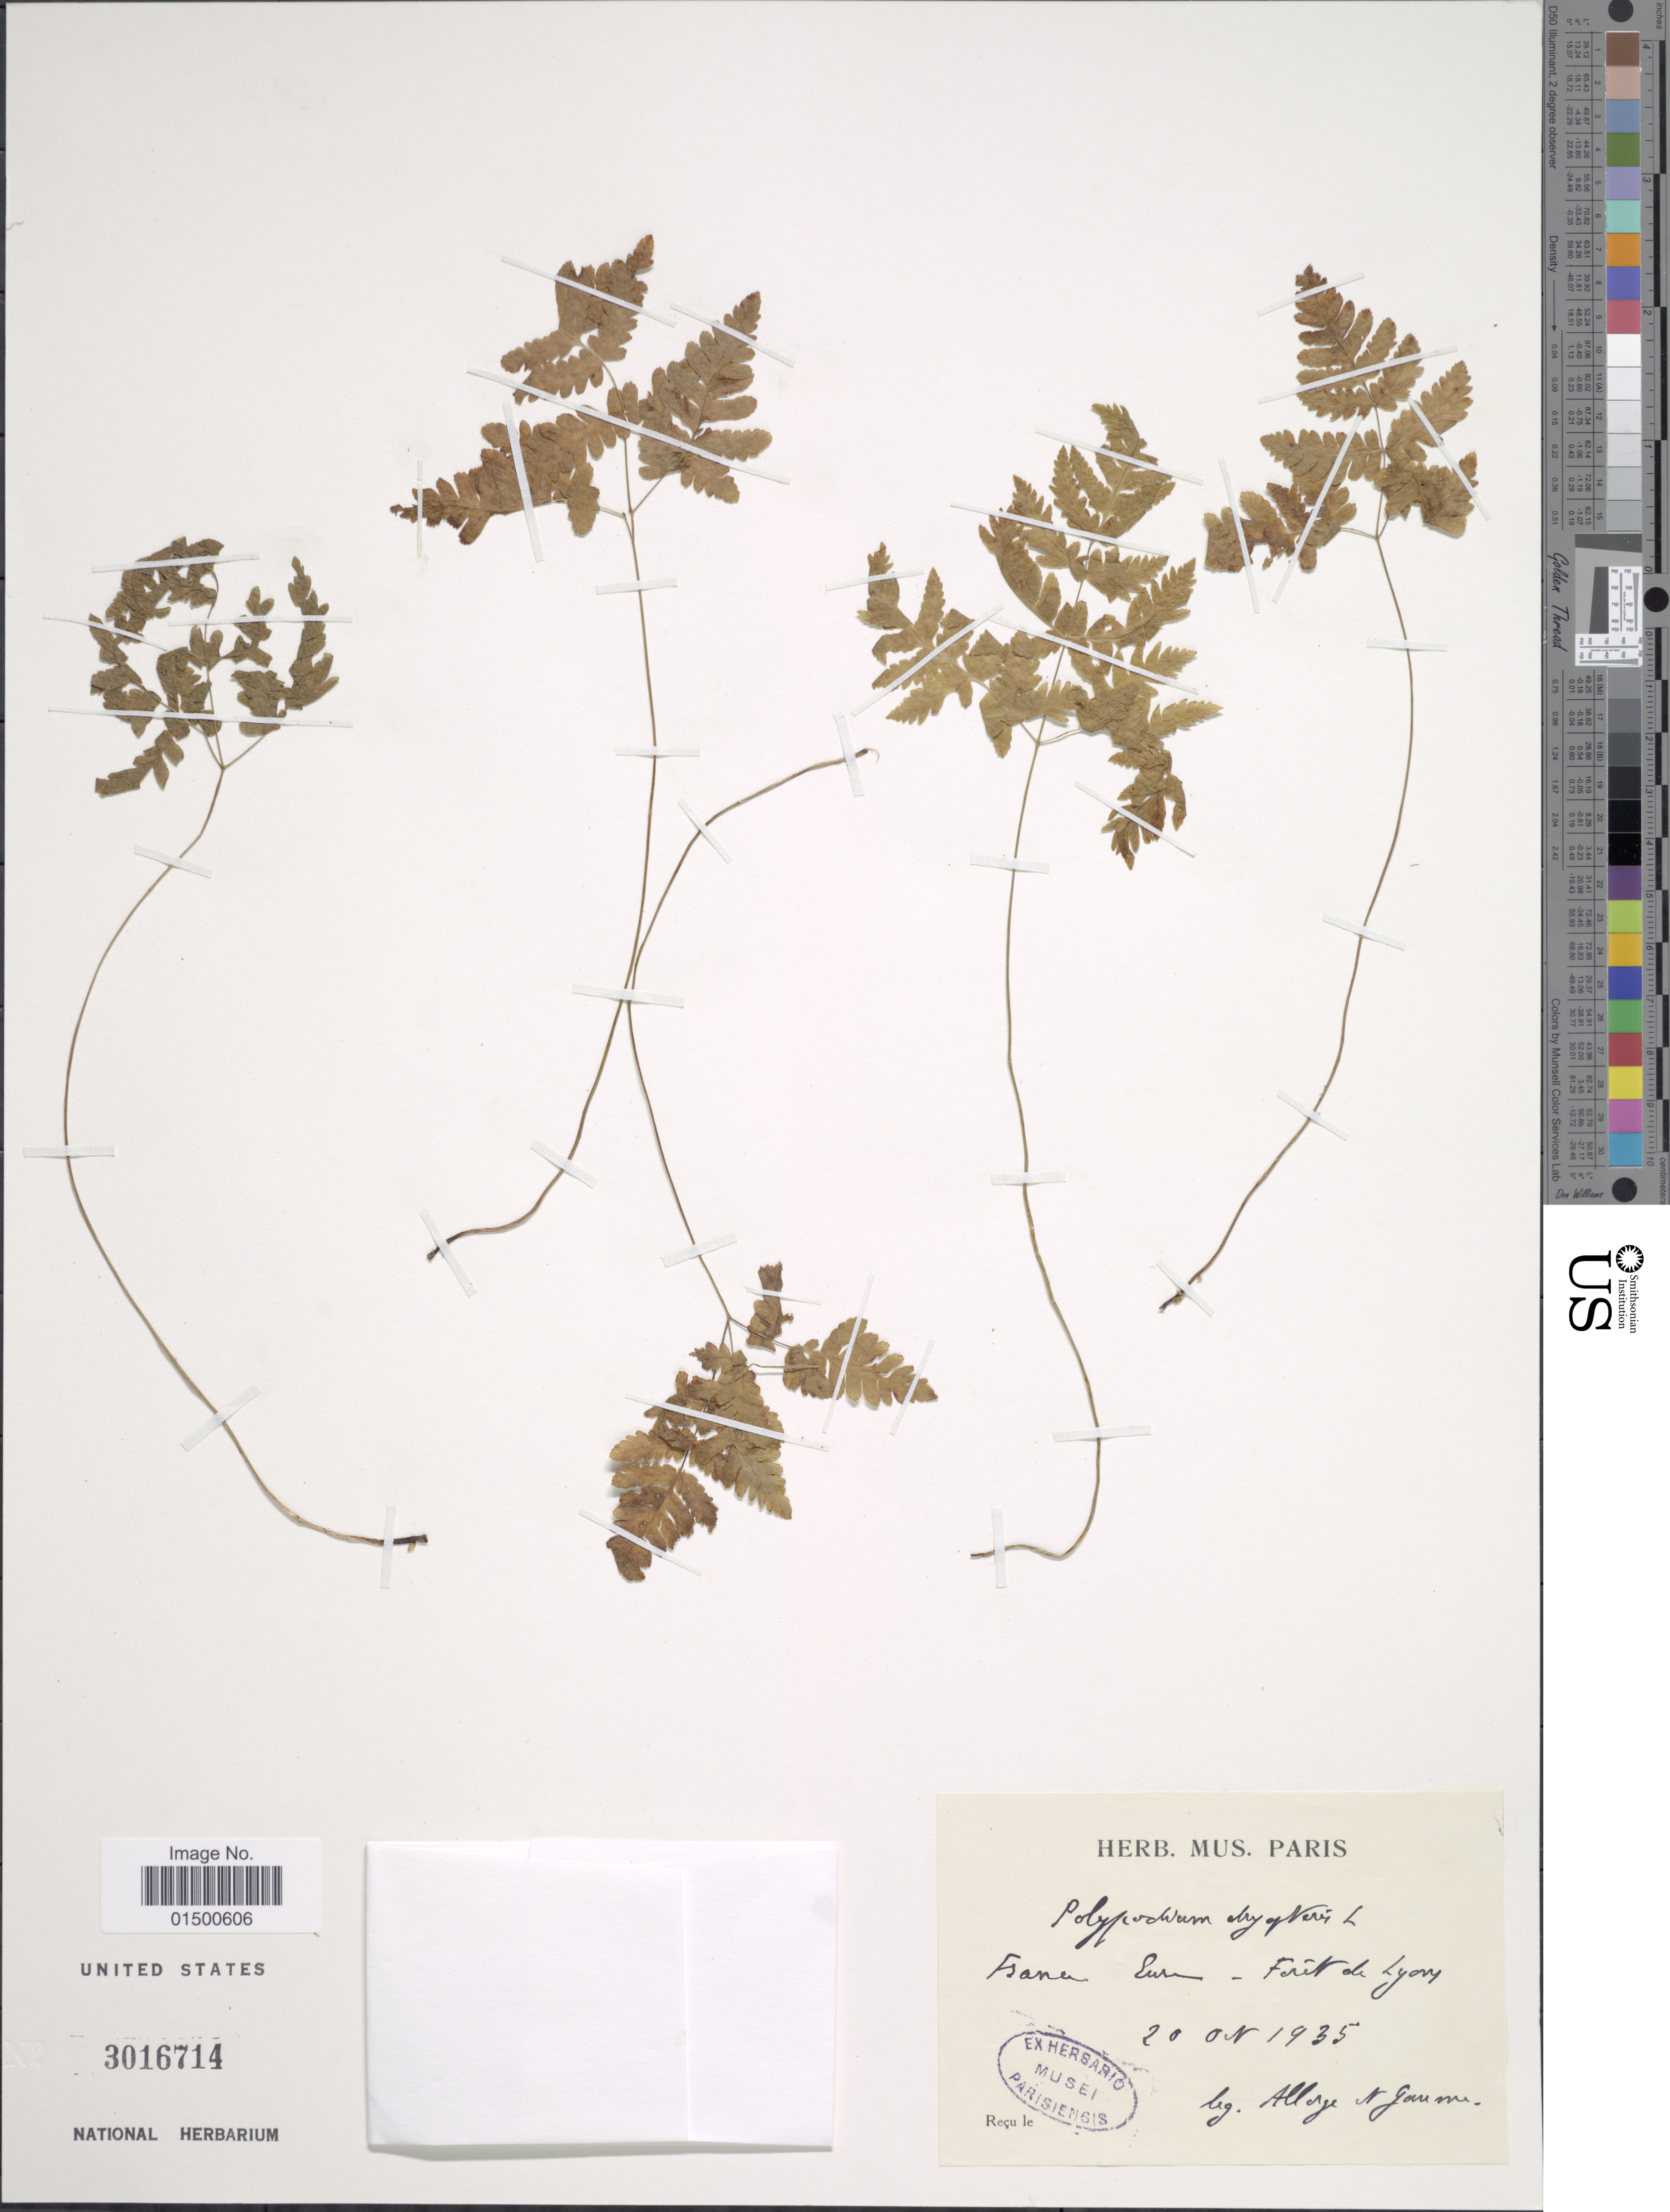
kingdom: Plantae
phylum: Tracheophyta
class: Polypodiopsida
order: Polypodiales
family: Cystopteridaceae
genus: Gymnocarpium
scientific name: Gymnocarpium disjunctum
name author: (Rupr.) Ching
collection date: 1935-10-20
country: France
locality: Foret de Lyon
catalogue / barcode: US 3016714